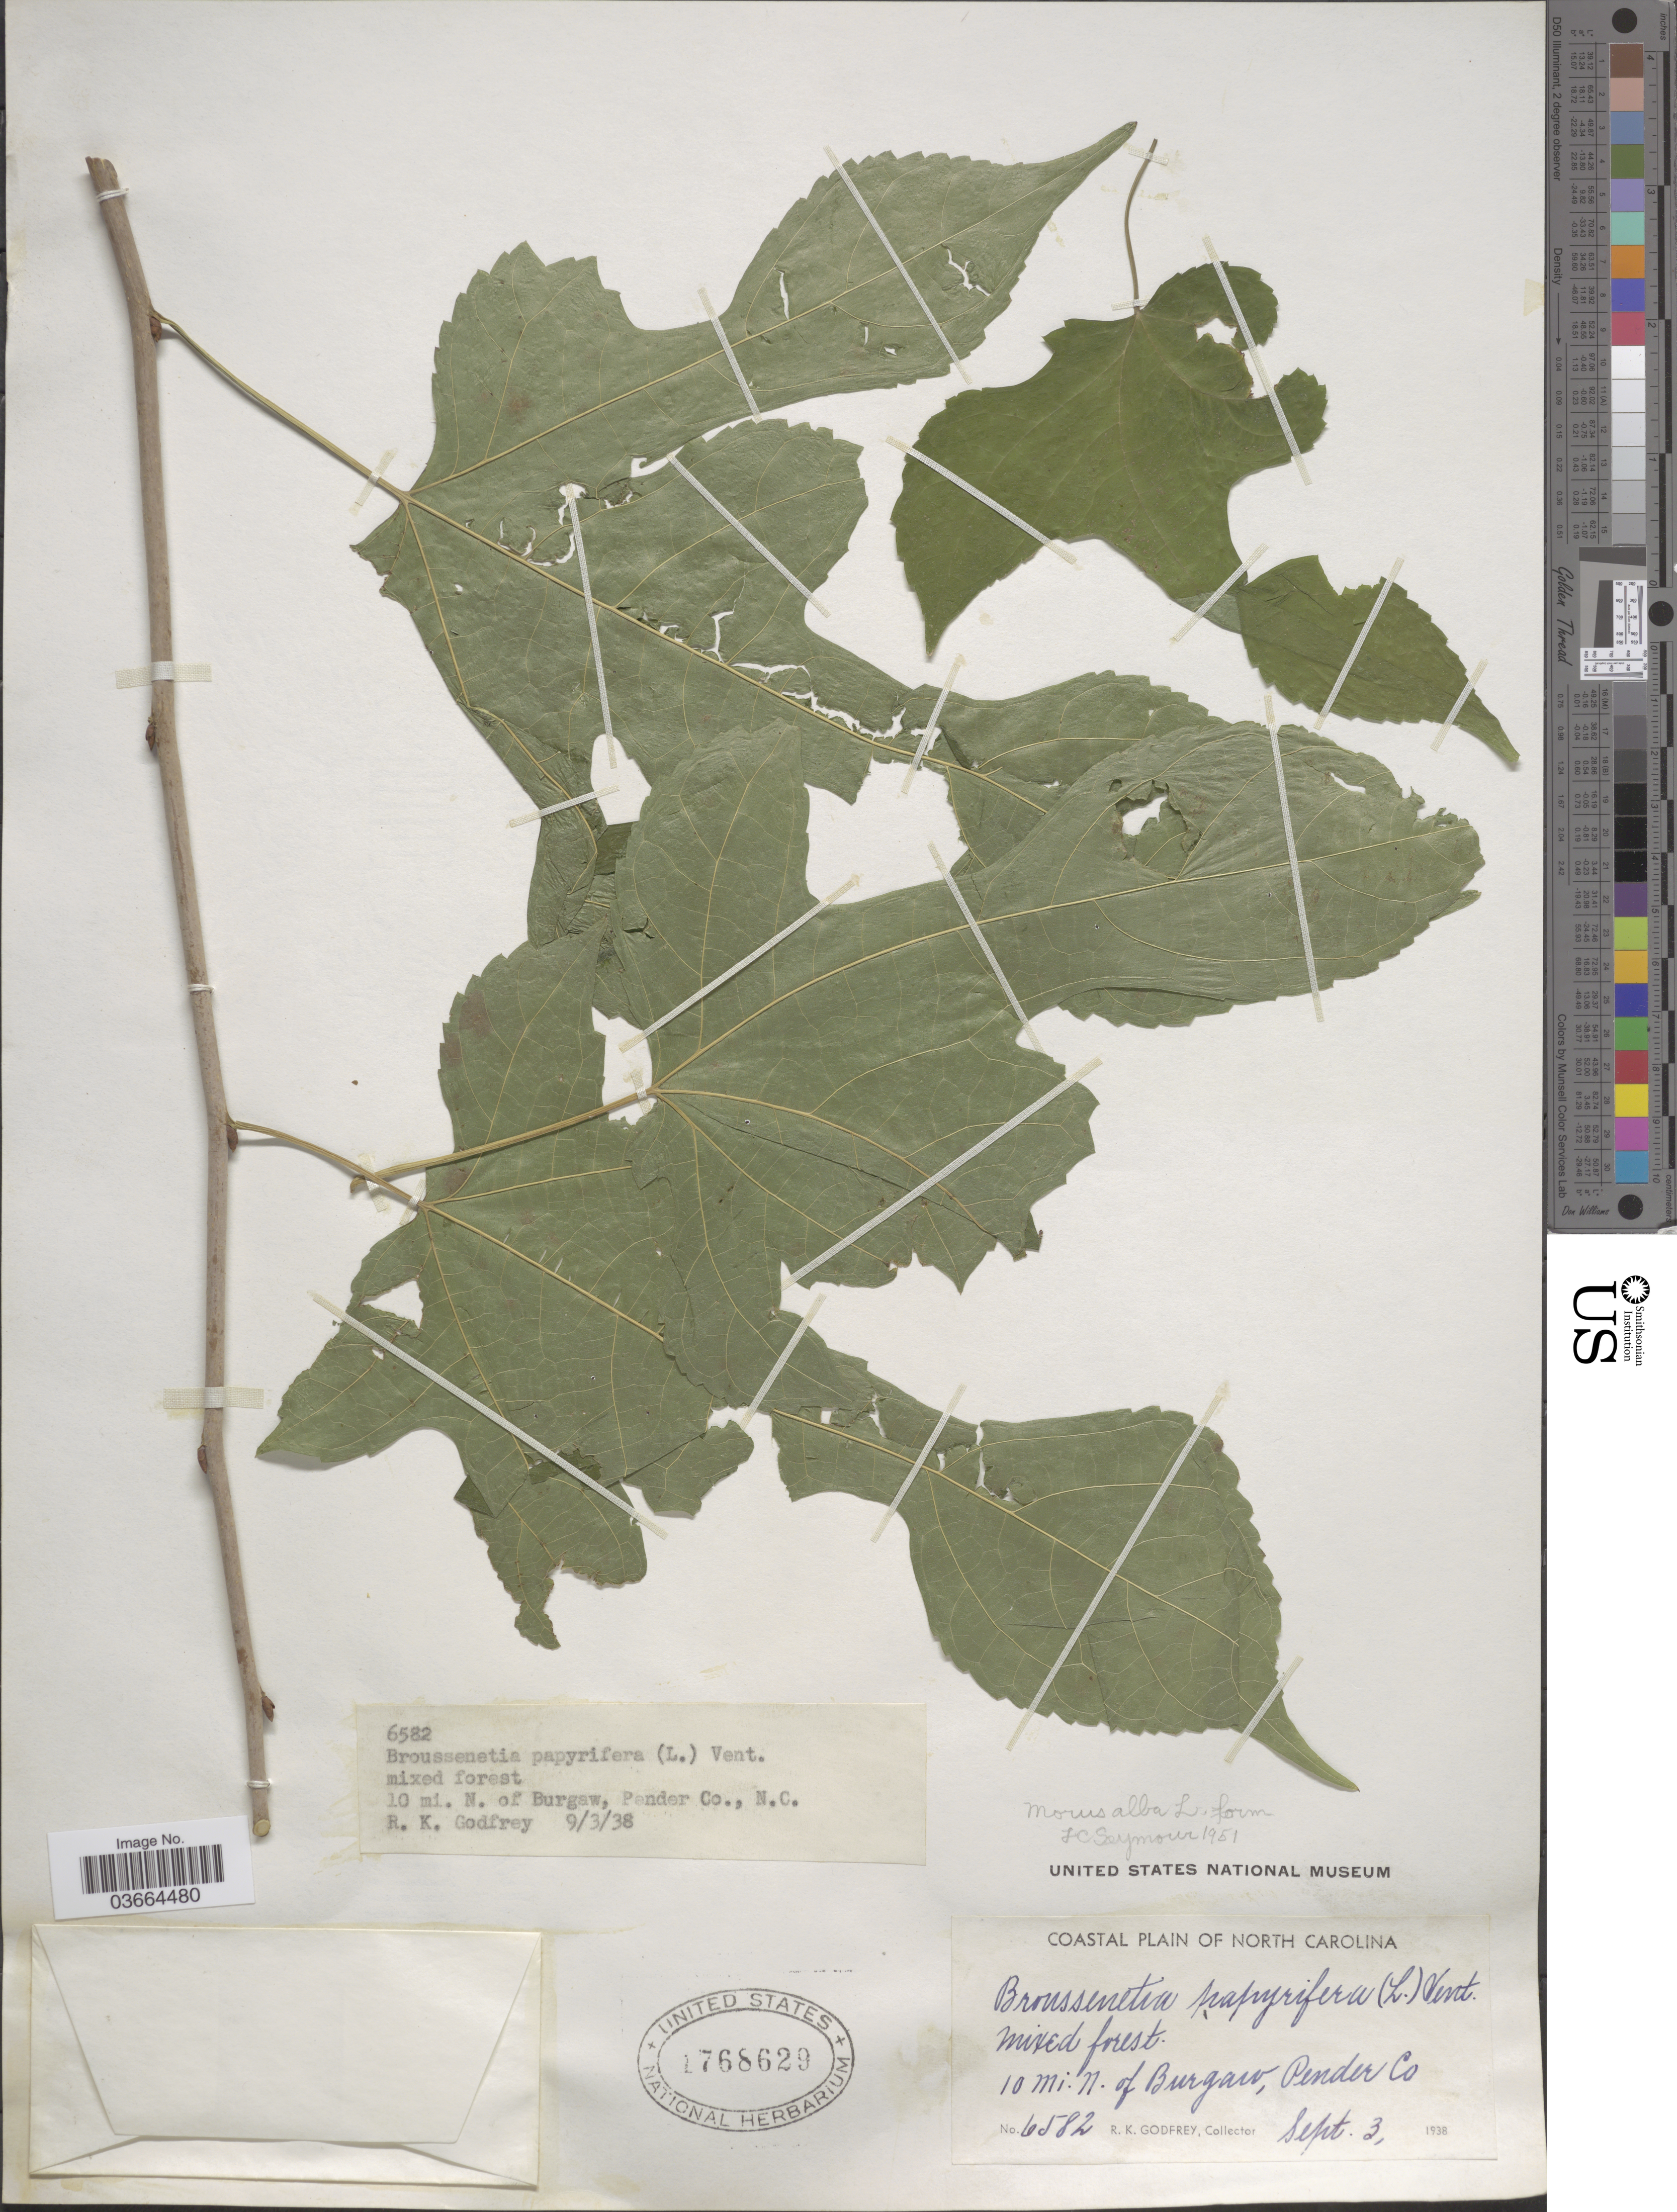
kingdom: Plantae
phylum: Tracheophyta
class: Magnoliopsida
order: Rosales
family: Moraceae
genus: Morus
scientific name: Morus alba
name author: L.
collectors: R. K. Godfrey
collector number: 6582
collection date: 1938-09-03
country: United States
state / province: North Carolina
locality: Coastal Plain of North Carolina. 10 mi. N. of Burgaw, Pender Co.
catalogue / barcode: US 1768629